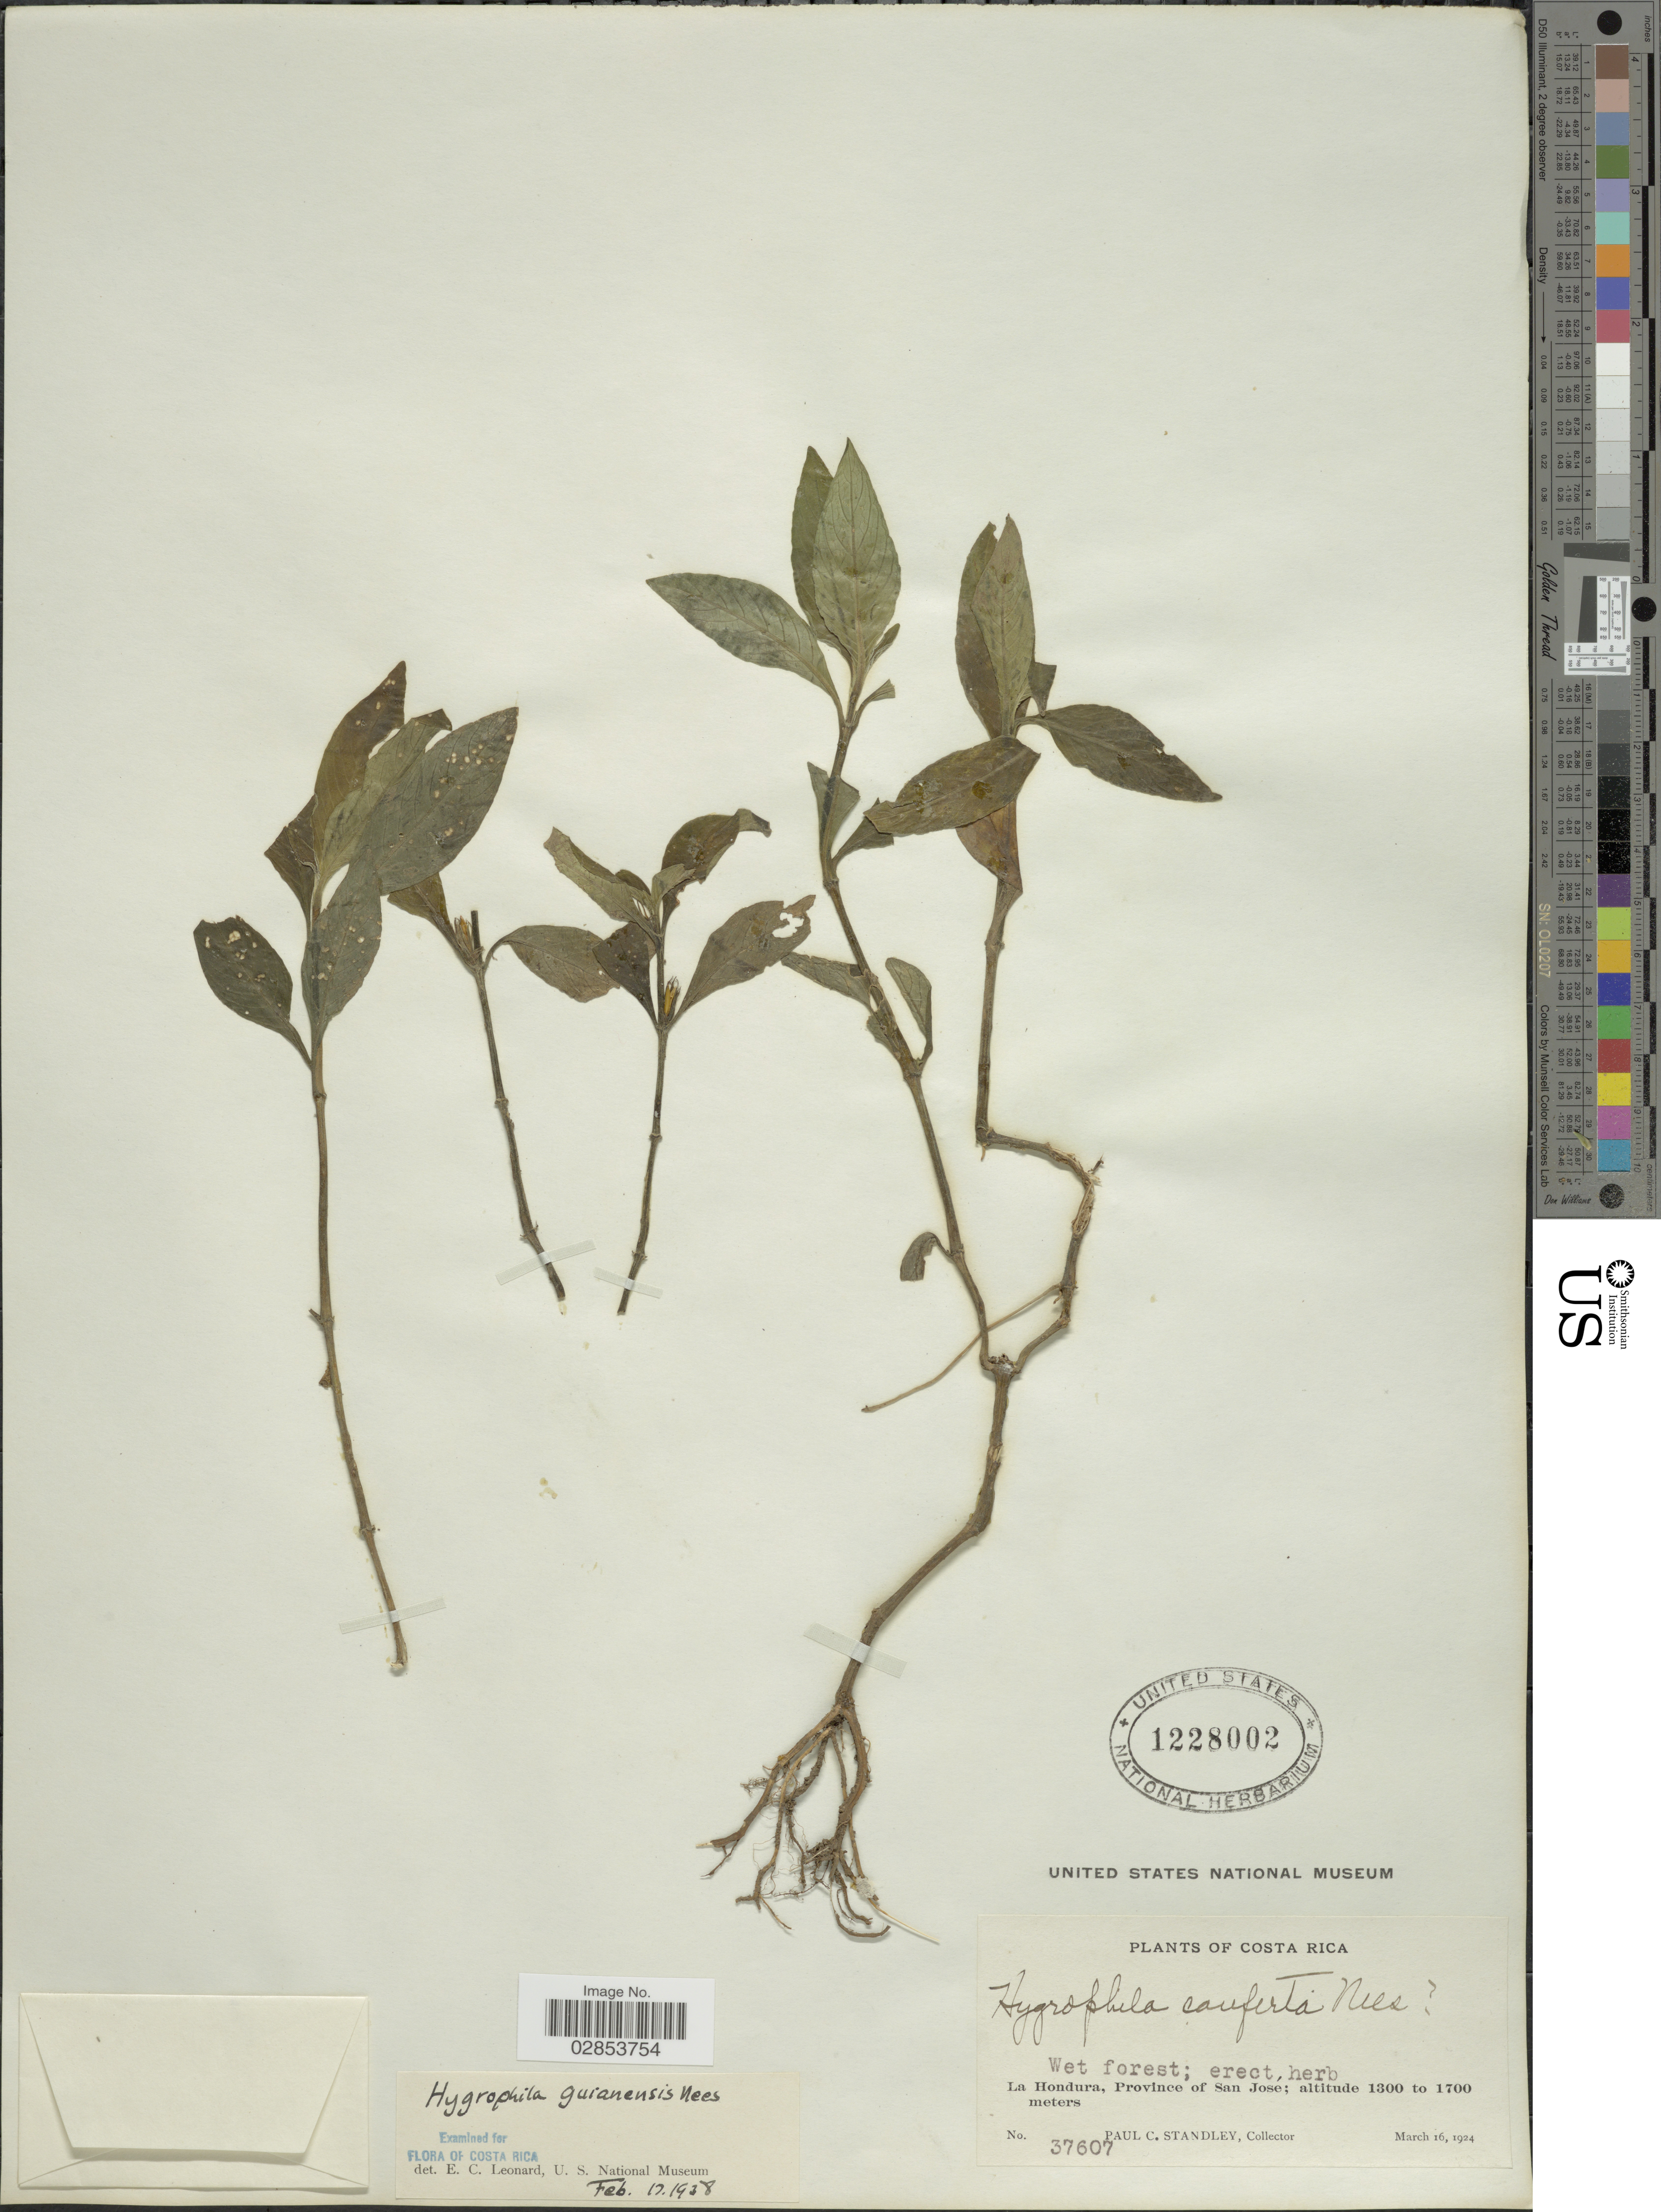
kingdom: Plantae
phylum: Tracheophyta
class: Magnoliopsida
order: Lamiales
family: Acanthaceae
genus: Hygrophila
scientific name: Hygrophila costata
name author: Nees & T. Nees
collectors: P. C. Standley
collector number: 37607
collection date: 1924-03-16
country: Costa Rica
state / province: San José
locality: La Hondura.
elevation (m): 1300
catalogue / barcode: US 1228002